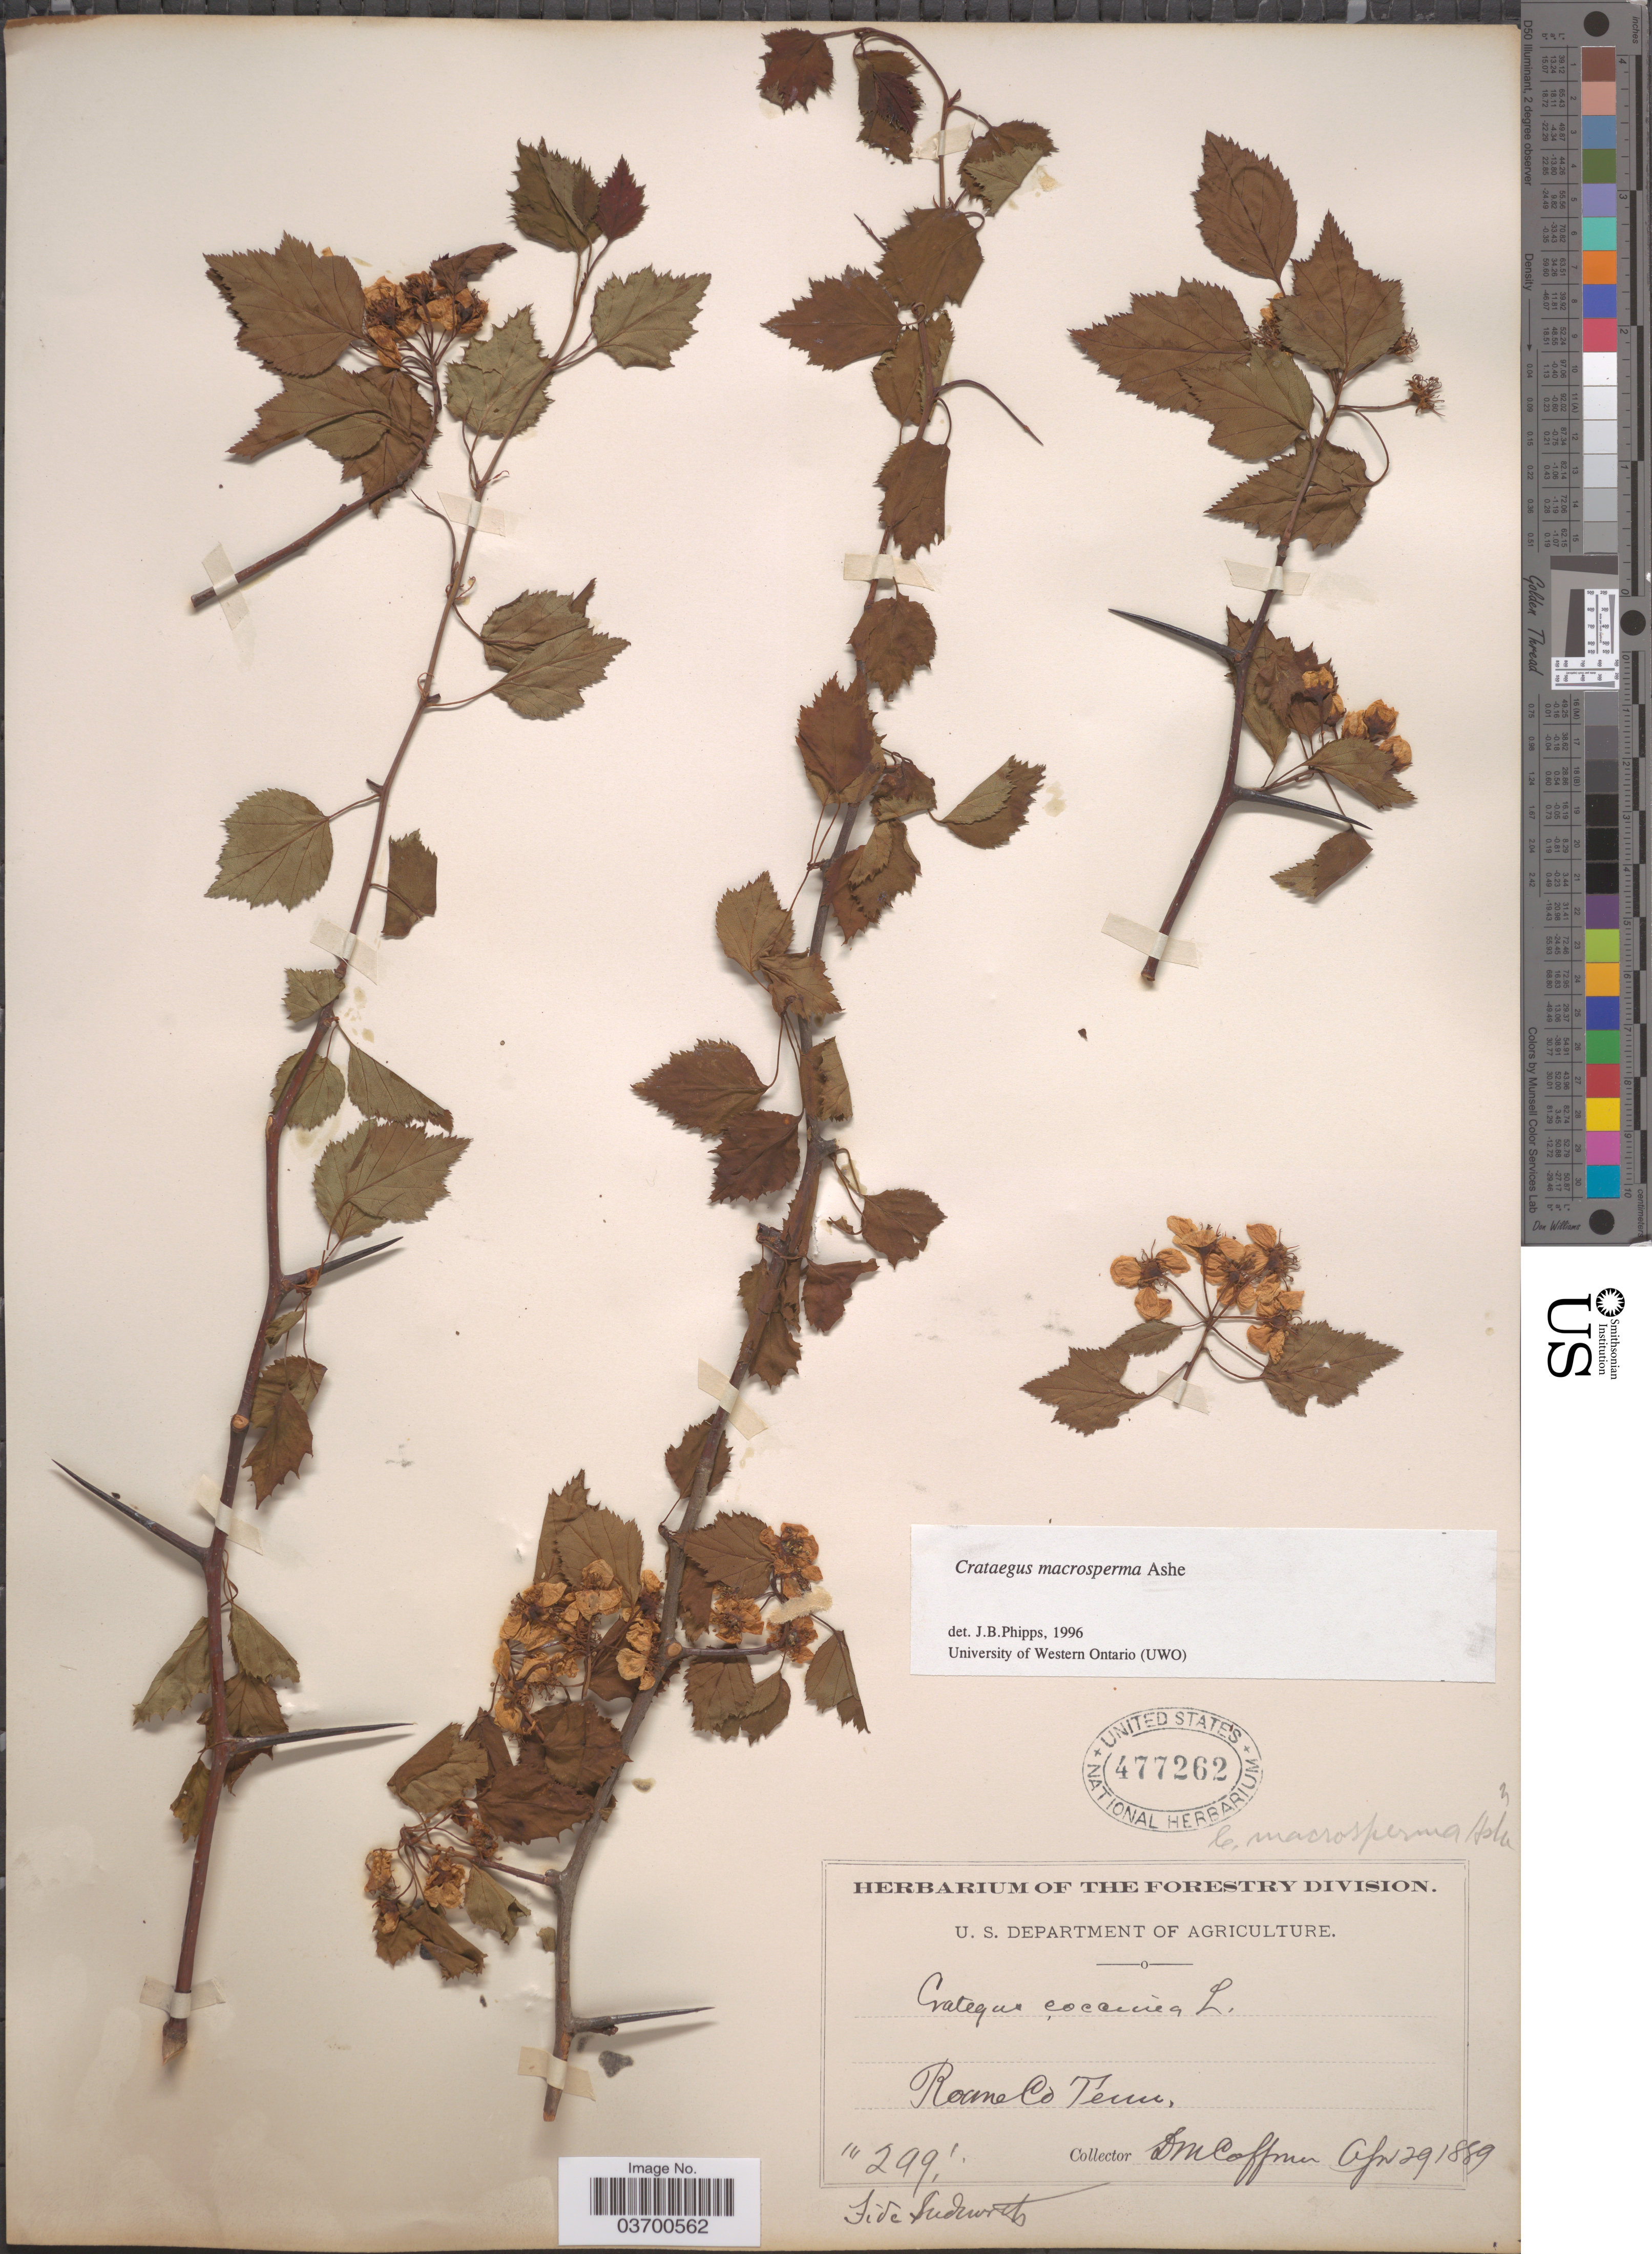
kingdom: Plantae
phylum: Tracheophyta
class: Magnoliopsida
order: Rosales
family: Rosaceae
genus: Crataegus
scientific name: Crataegus macrosperma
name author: Ashe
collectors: D. M. Coffman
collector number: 299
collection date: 1889-04-29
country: United States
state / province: Tennessee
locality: Roane Co.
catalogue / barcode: US 477262